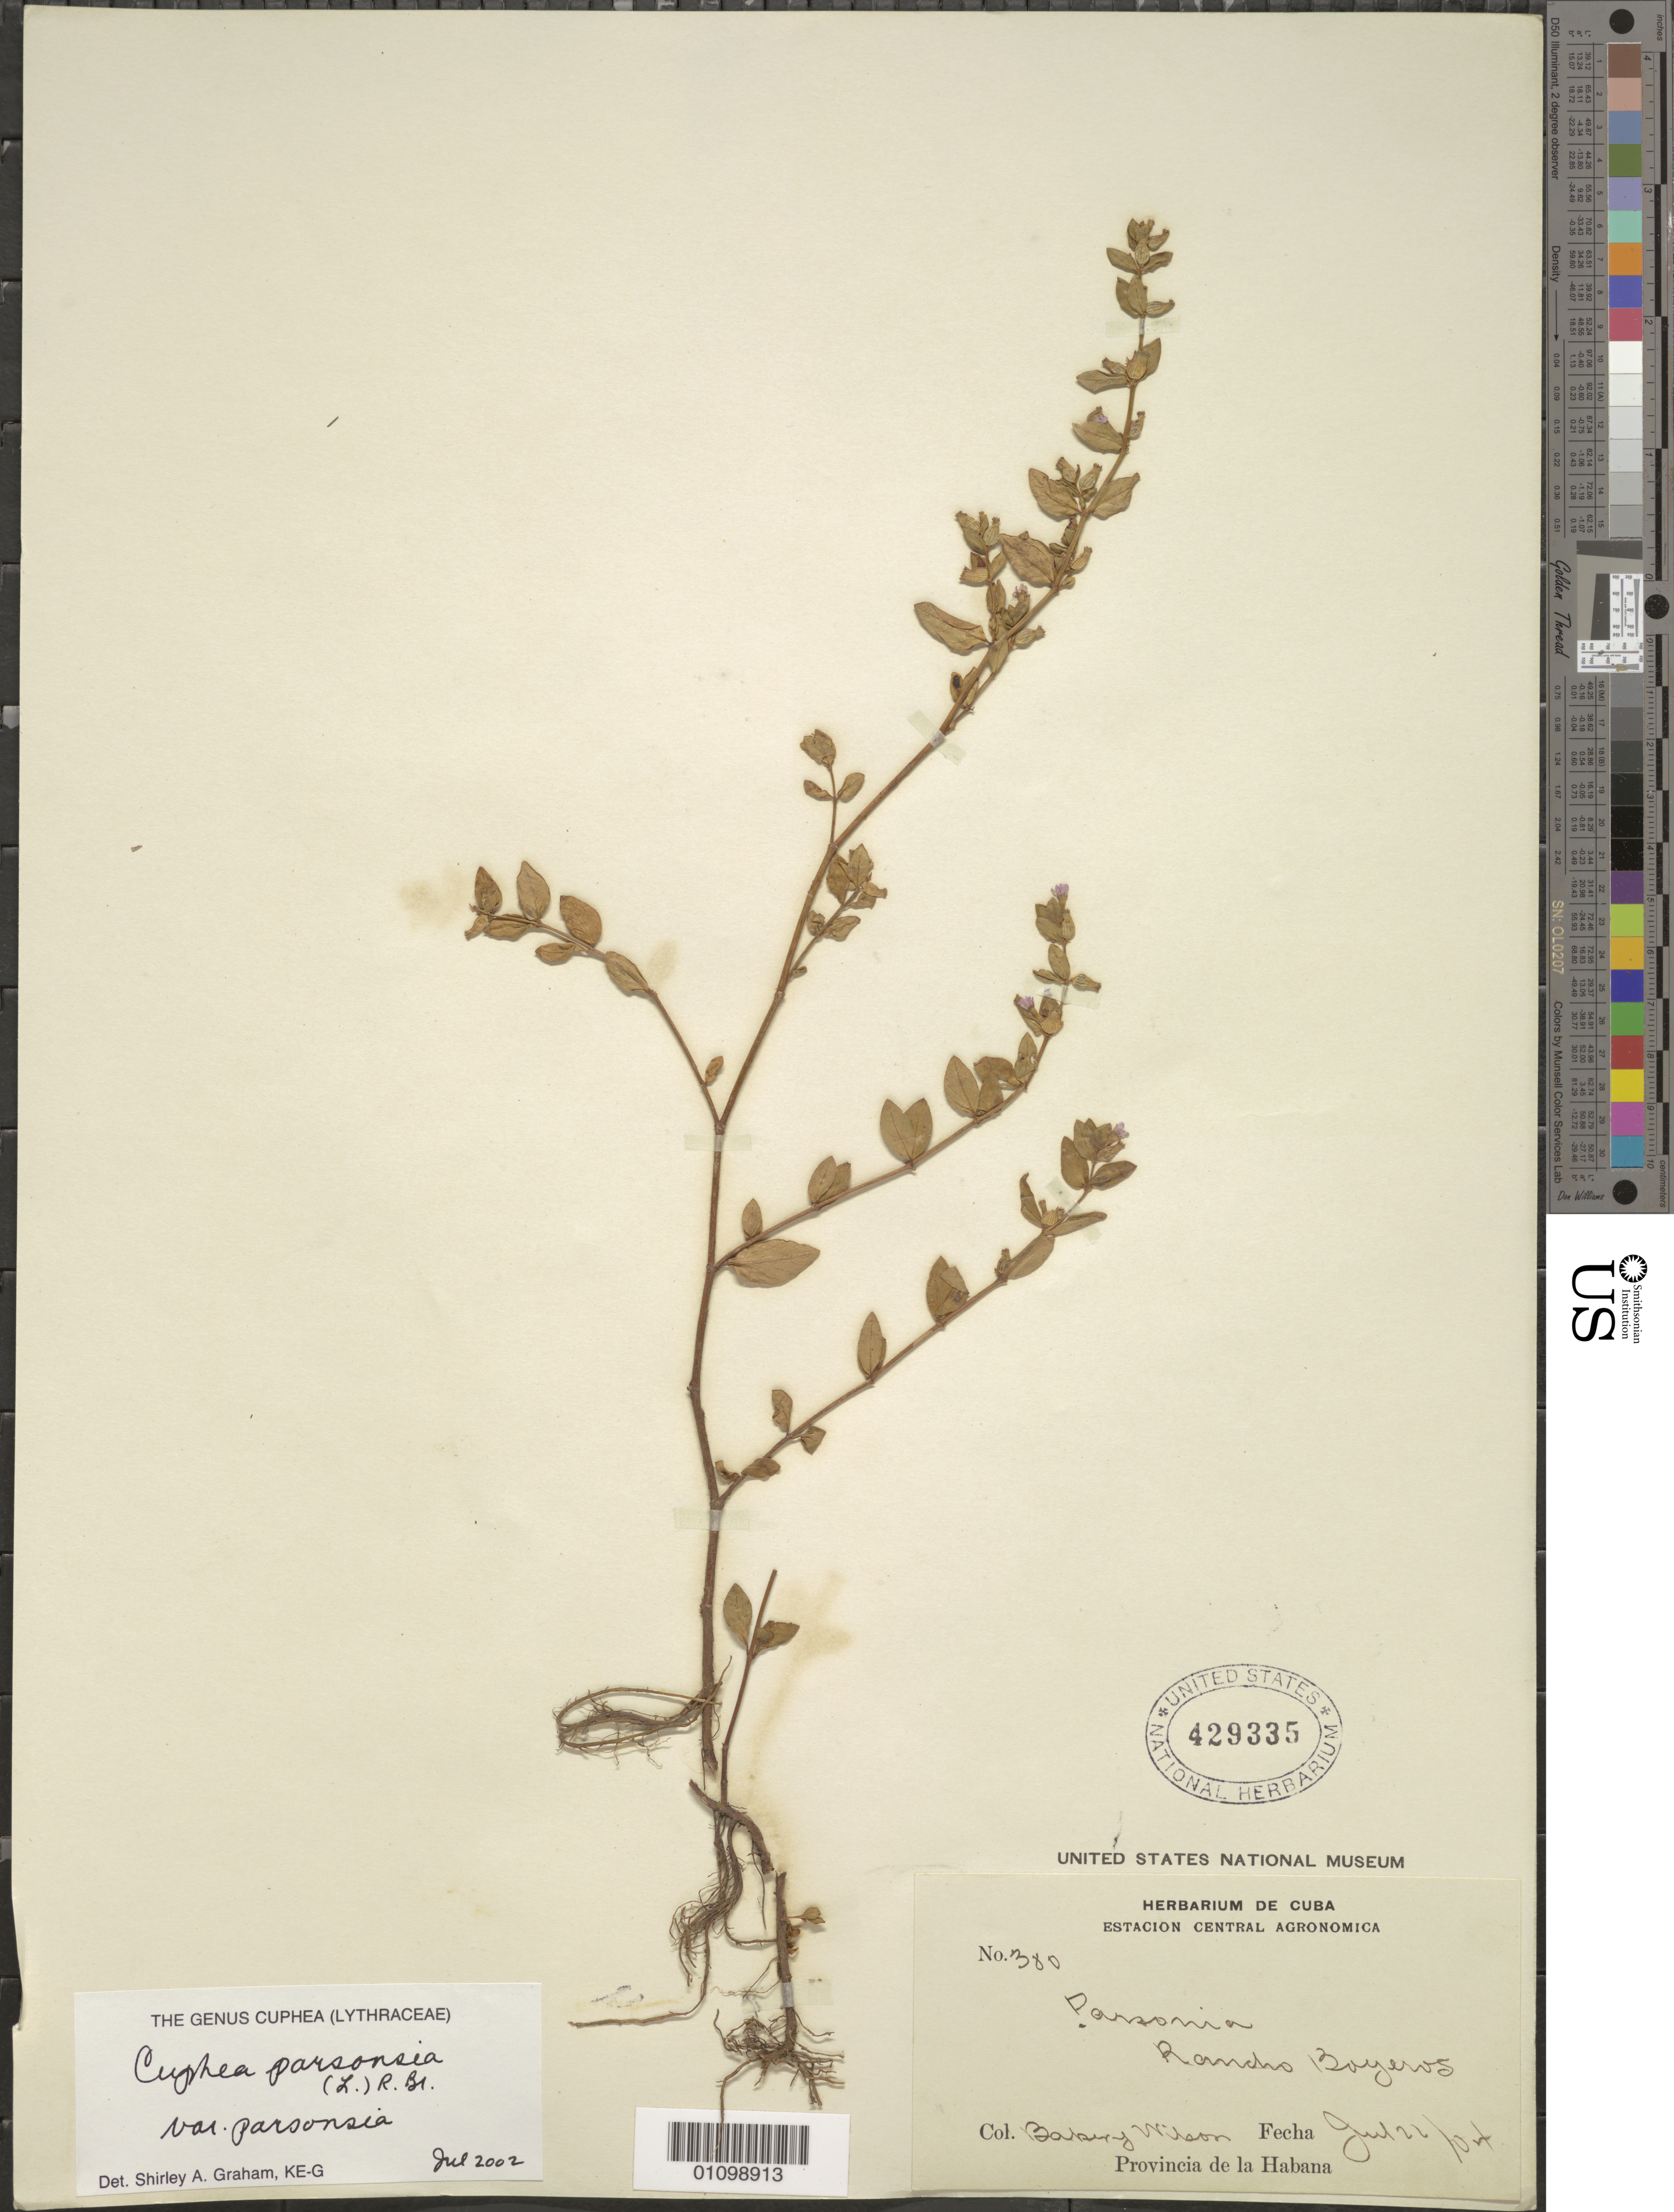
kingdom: Plantae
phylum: Tracheophyta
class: Magnoliopsida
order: Myrtales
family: Lythraceae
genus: Cuphea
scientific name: Cuphea parsonsia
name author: (L.) R. Br. ex Steud.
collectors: B. Wilson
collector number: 380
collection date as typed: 22 Jul 1904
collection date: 1904-07-22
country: Cuba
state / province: La Habana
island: Cuba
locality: Rancho Bayeros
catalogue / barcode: US 429335